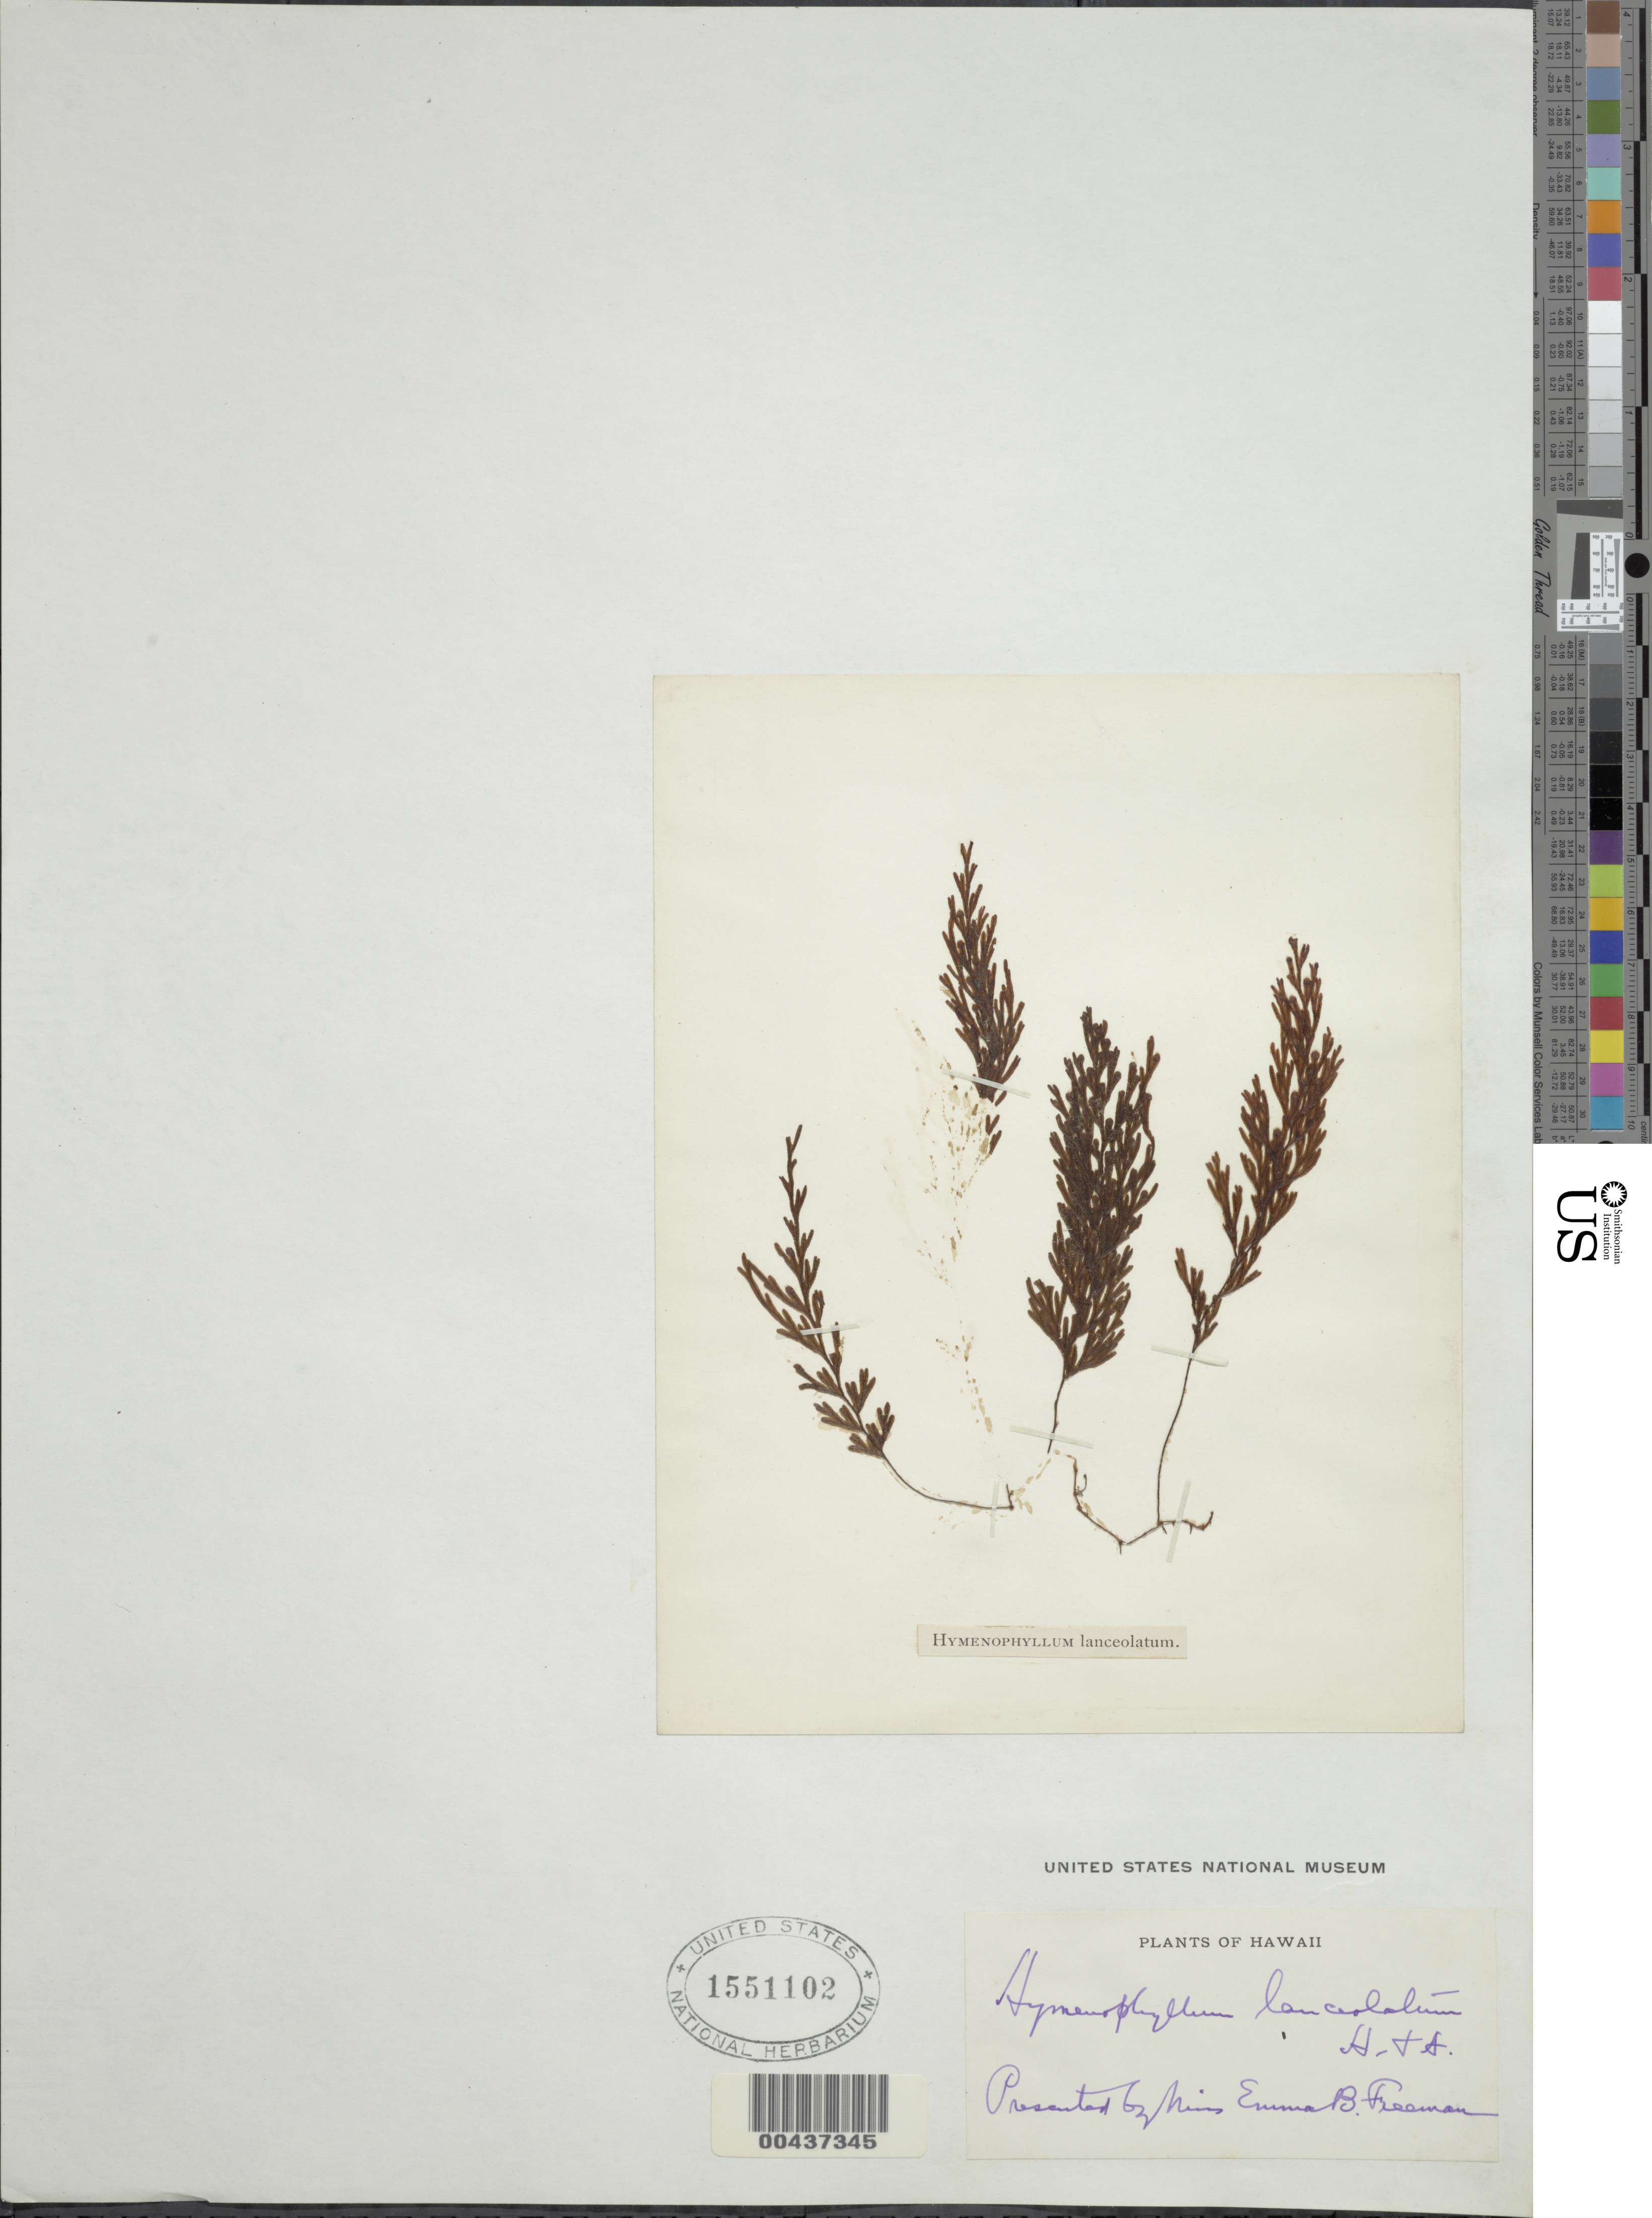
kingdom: Plantae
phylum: Tracheophyta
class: Polypodiopsida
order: Hymenophyllales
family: Hymenophyllaceae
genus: Hymenophyllum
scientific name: Hymenophyllum lanceolatum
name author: Hook. & Arn.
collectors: W. Hillebrand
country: United States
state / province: Hawaii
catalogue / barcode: US 1551102